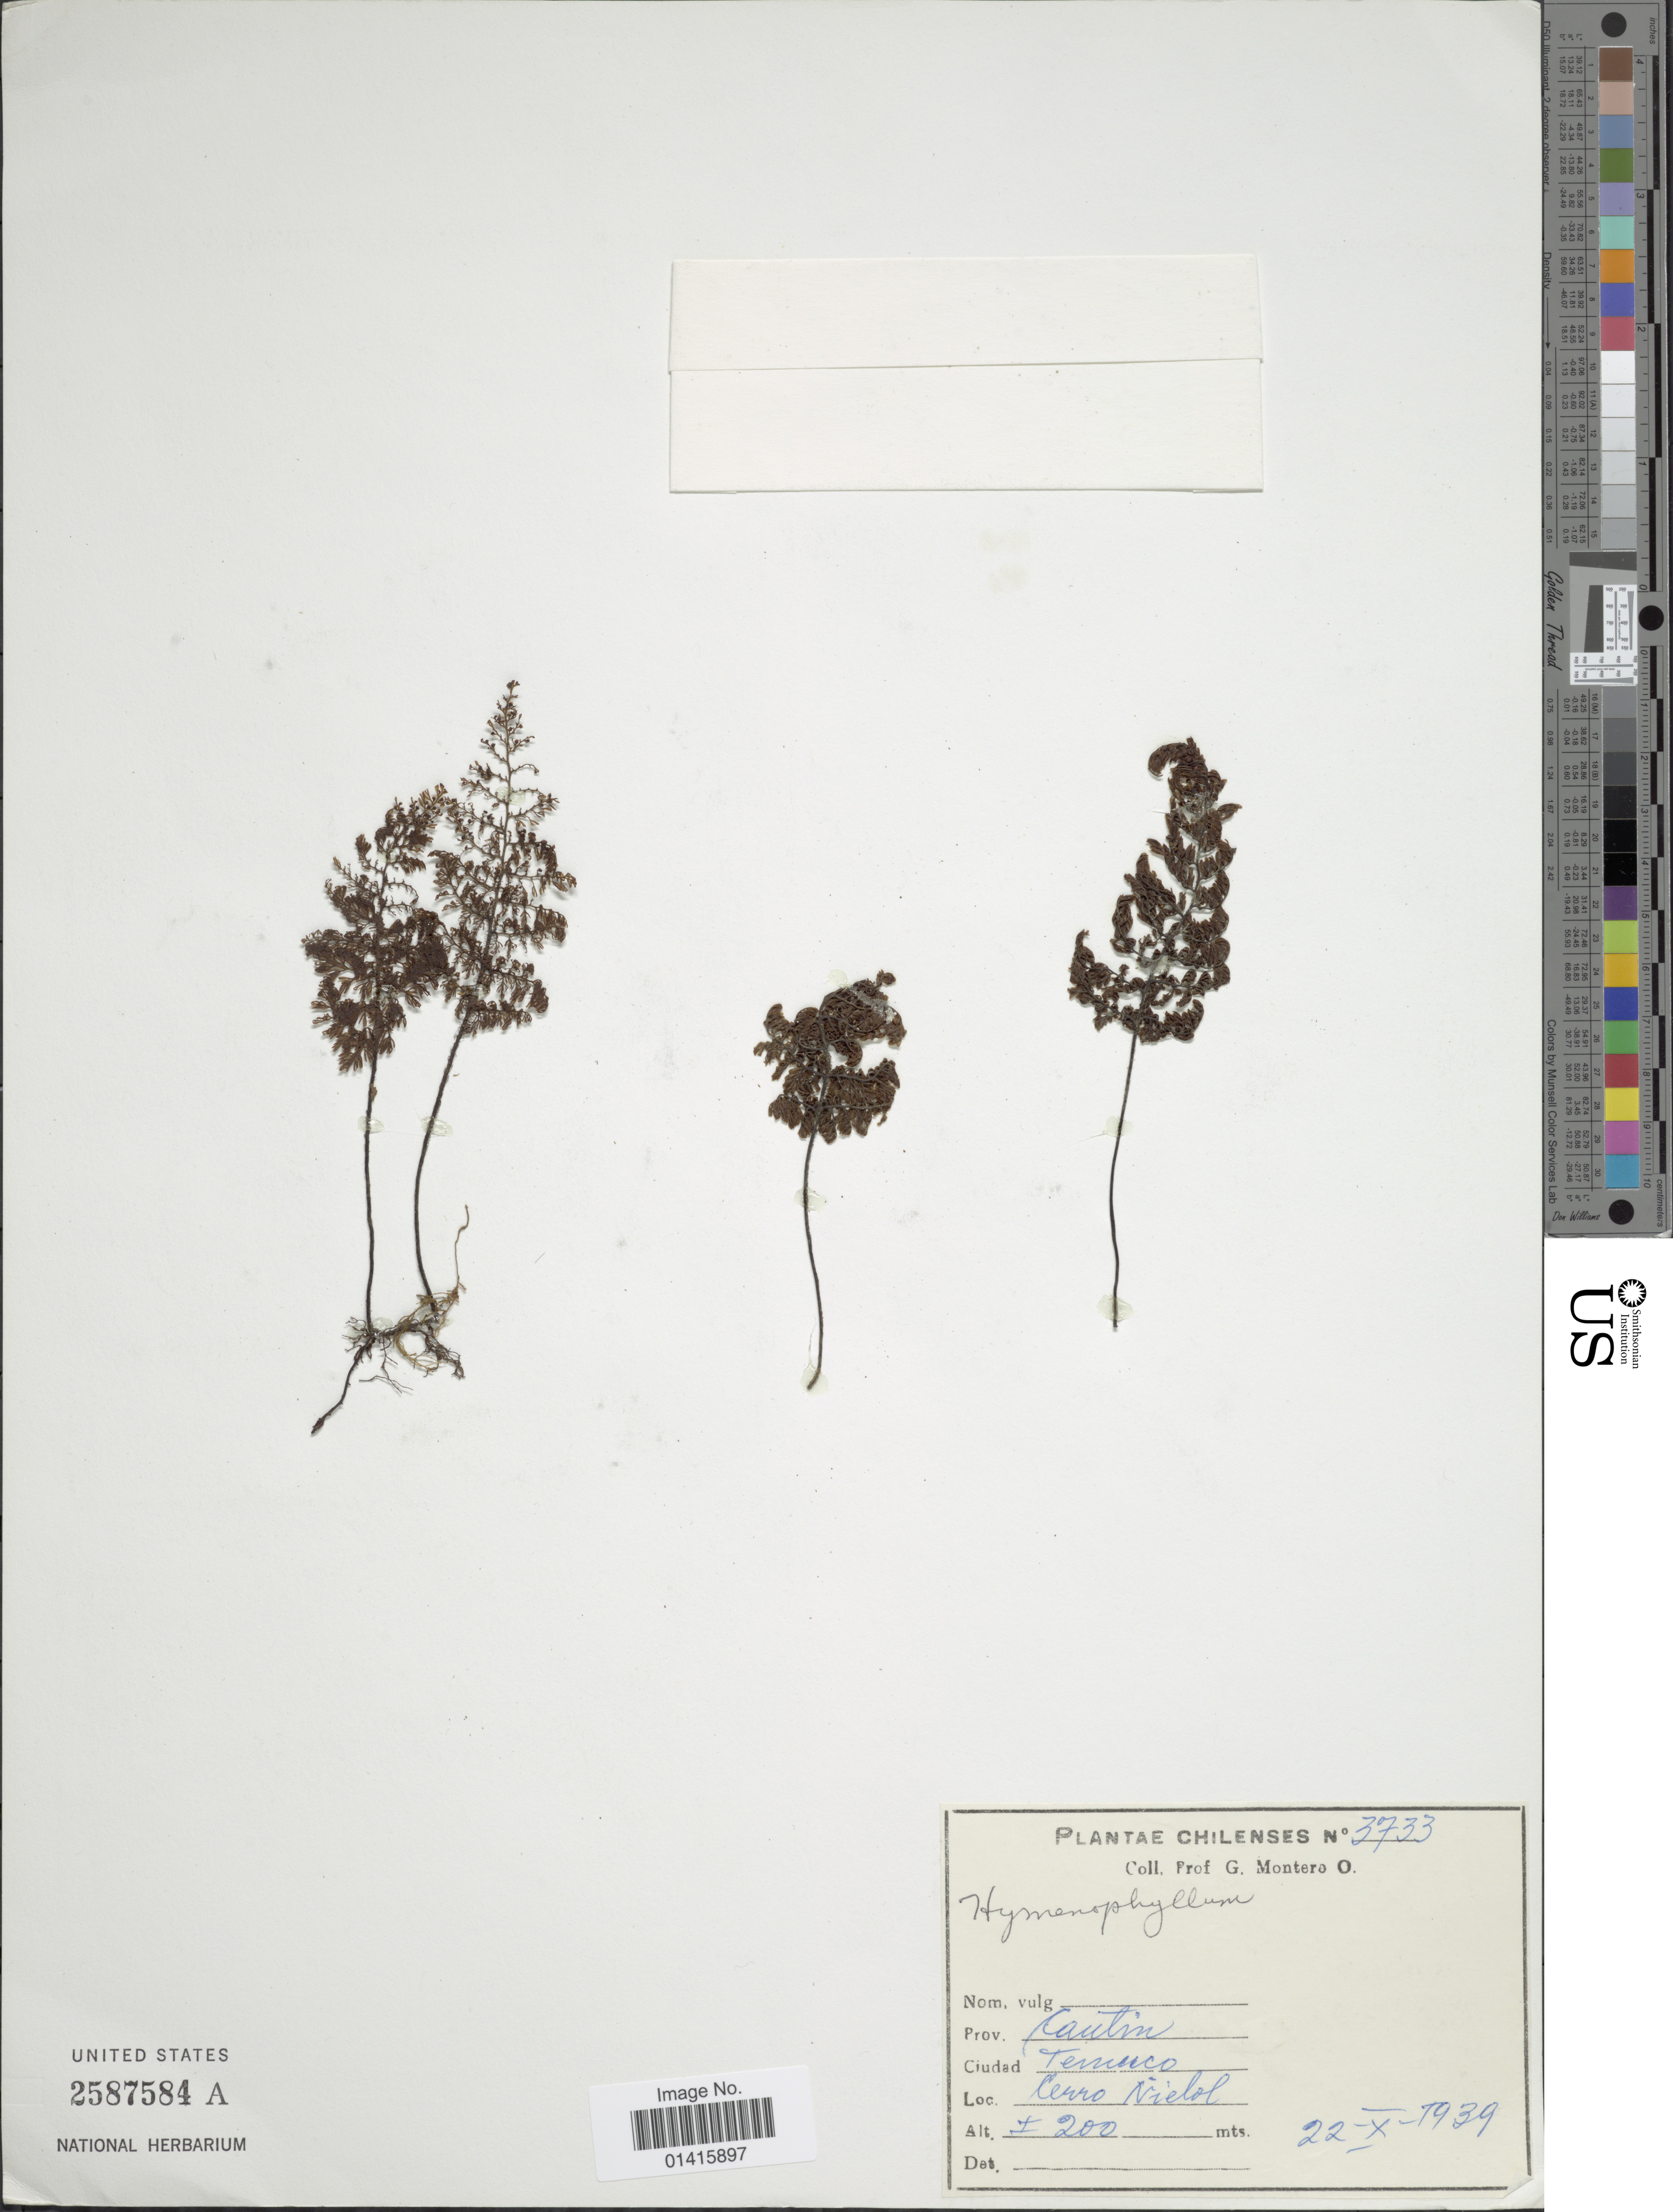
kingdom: Plantae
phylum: Tracheophyta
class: Polypodiopsida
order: Hymenophyllales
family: Hymenophyllaceae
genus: Hymenophyllum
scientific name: Hymenophyllum dentatum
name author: Cav.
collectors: G. Montero O.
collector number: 3733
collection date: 1939-10-22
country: Chile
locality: Prov. Cantin, Ternuco,, Cerro Nielol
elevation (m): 200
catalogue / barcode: US 2587584A